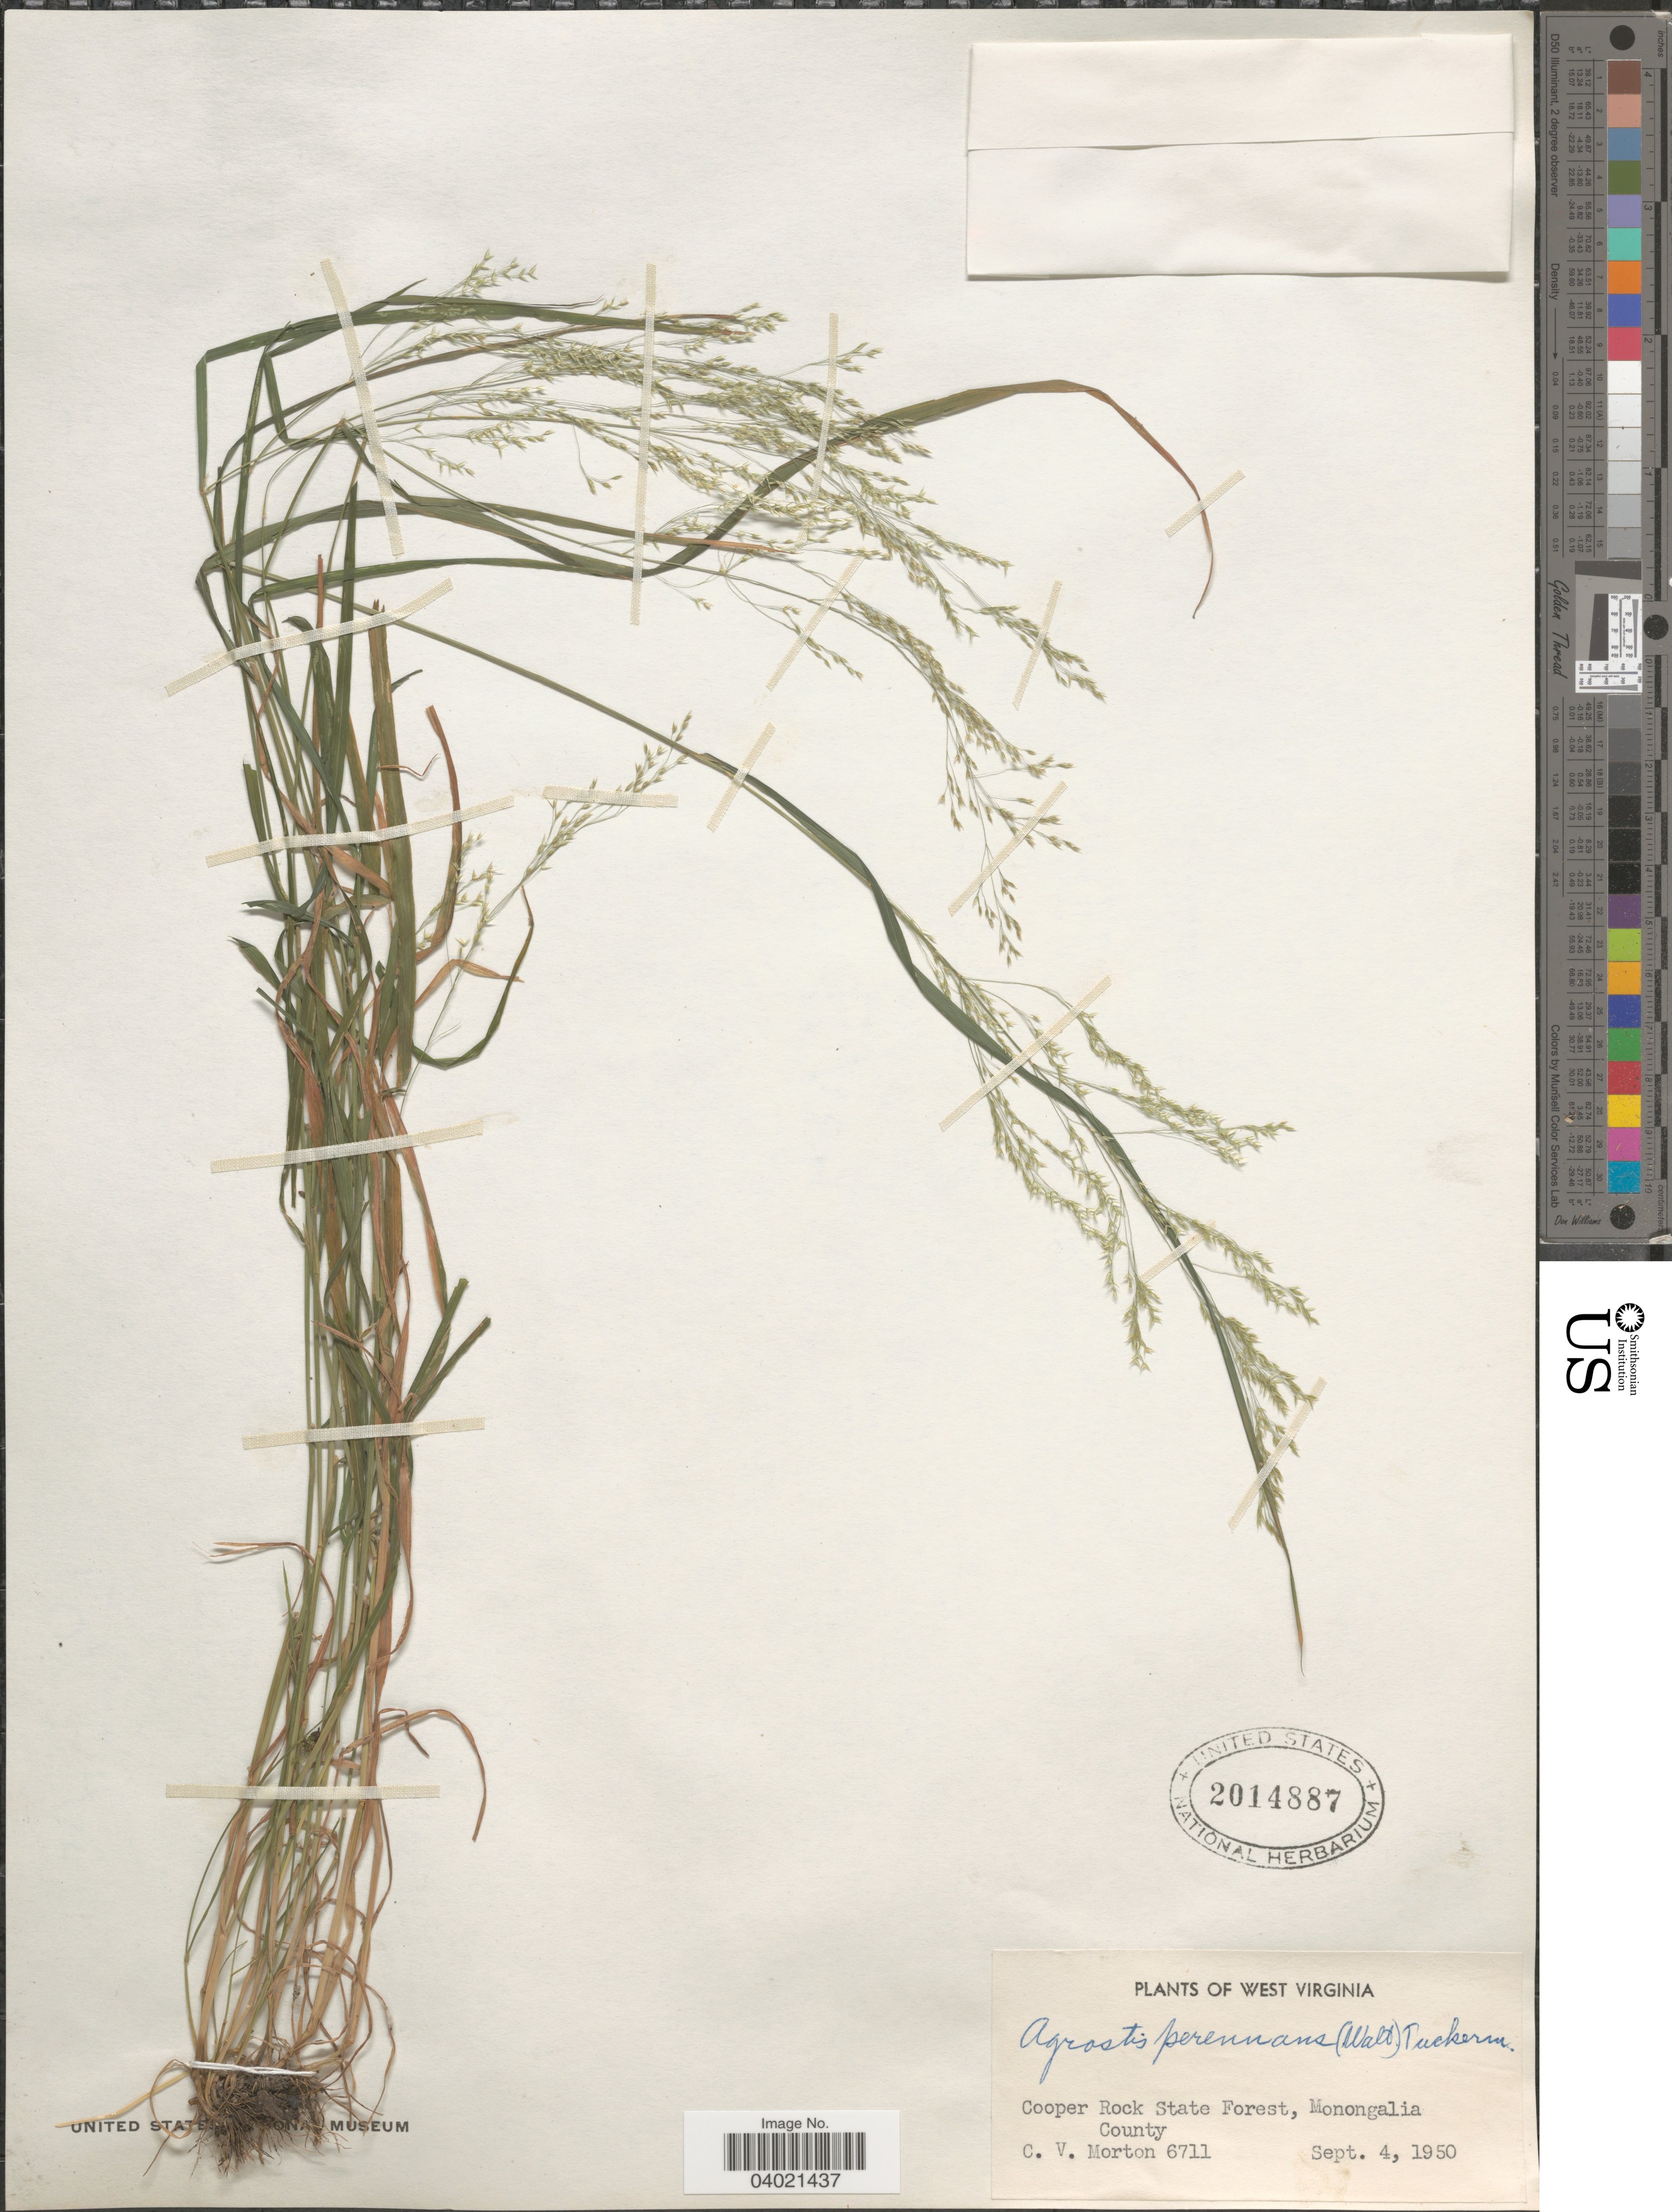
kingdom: Plantae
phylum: Tracheophyta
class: Liliopsida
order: Poales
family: Poaceae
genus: Agrostis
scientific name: Agrostis perennans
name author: (Walter) Tuck.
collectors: C. V. Morton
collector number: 6711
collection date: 1950-09-04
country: United States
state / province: West Virginia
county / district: Monongalia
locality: Cooper Rock State Forest, Monongalia County.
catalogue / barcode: US 2014887